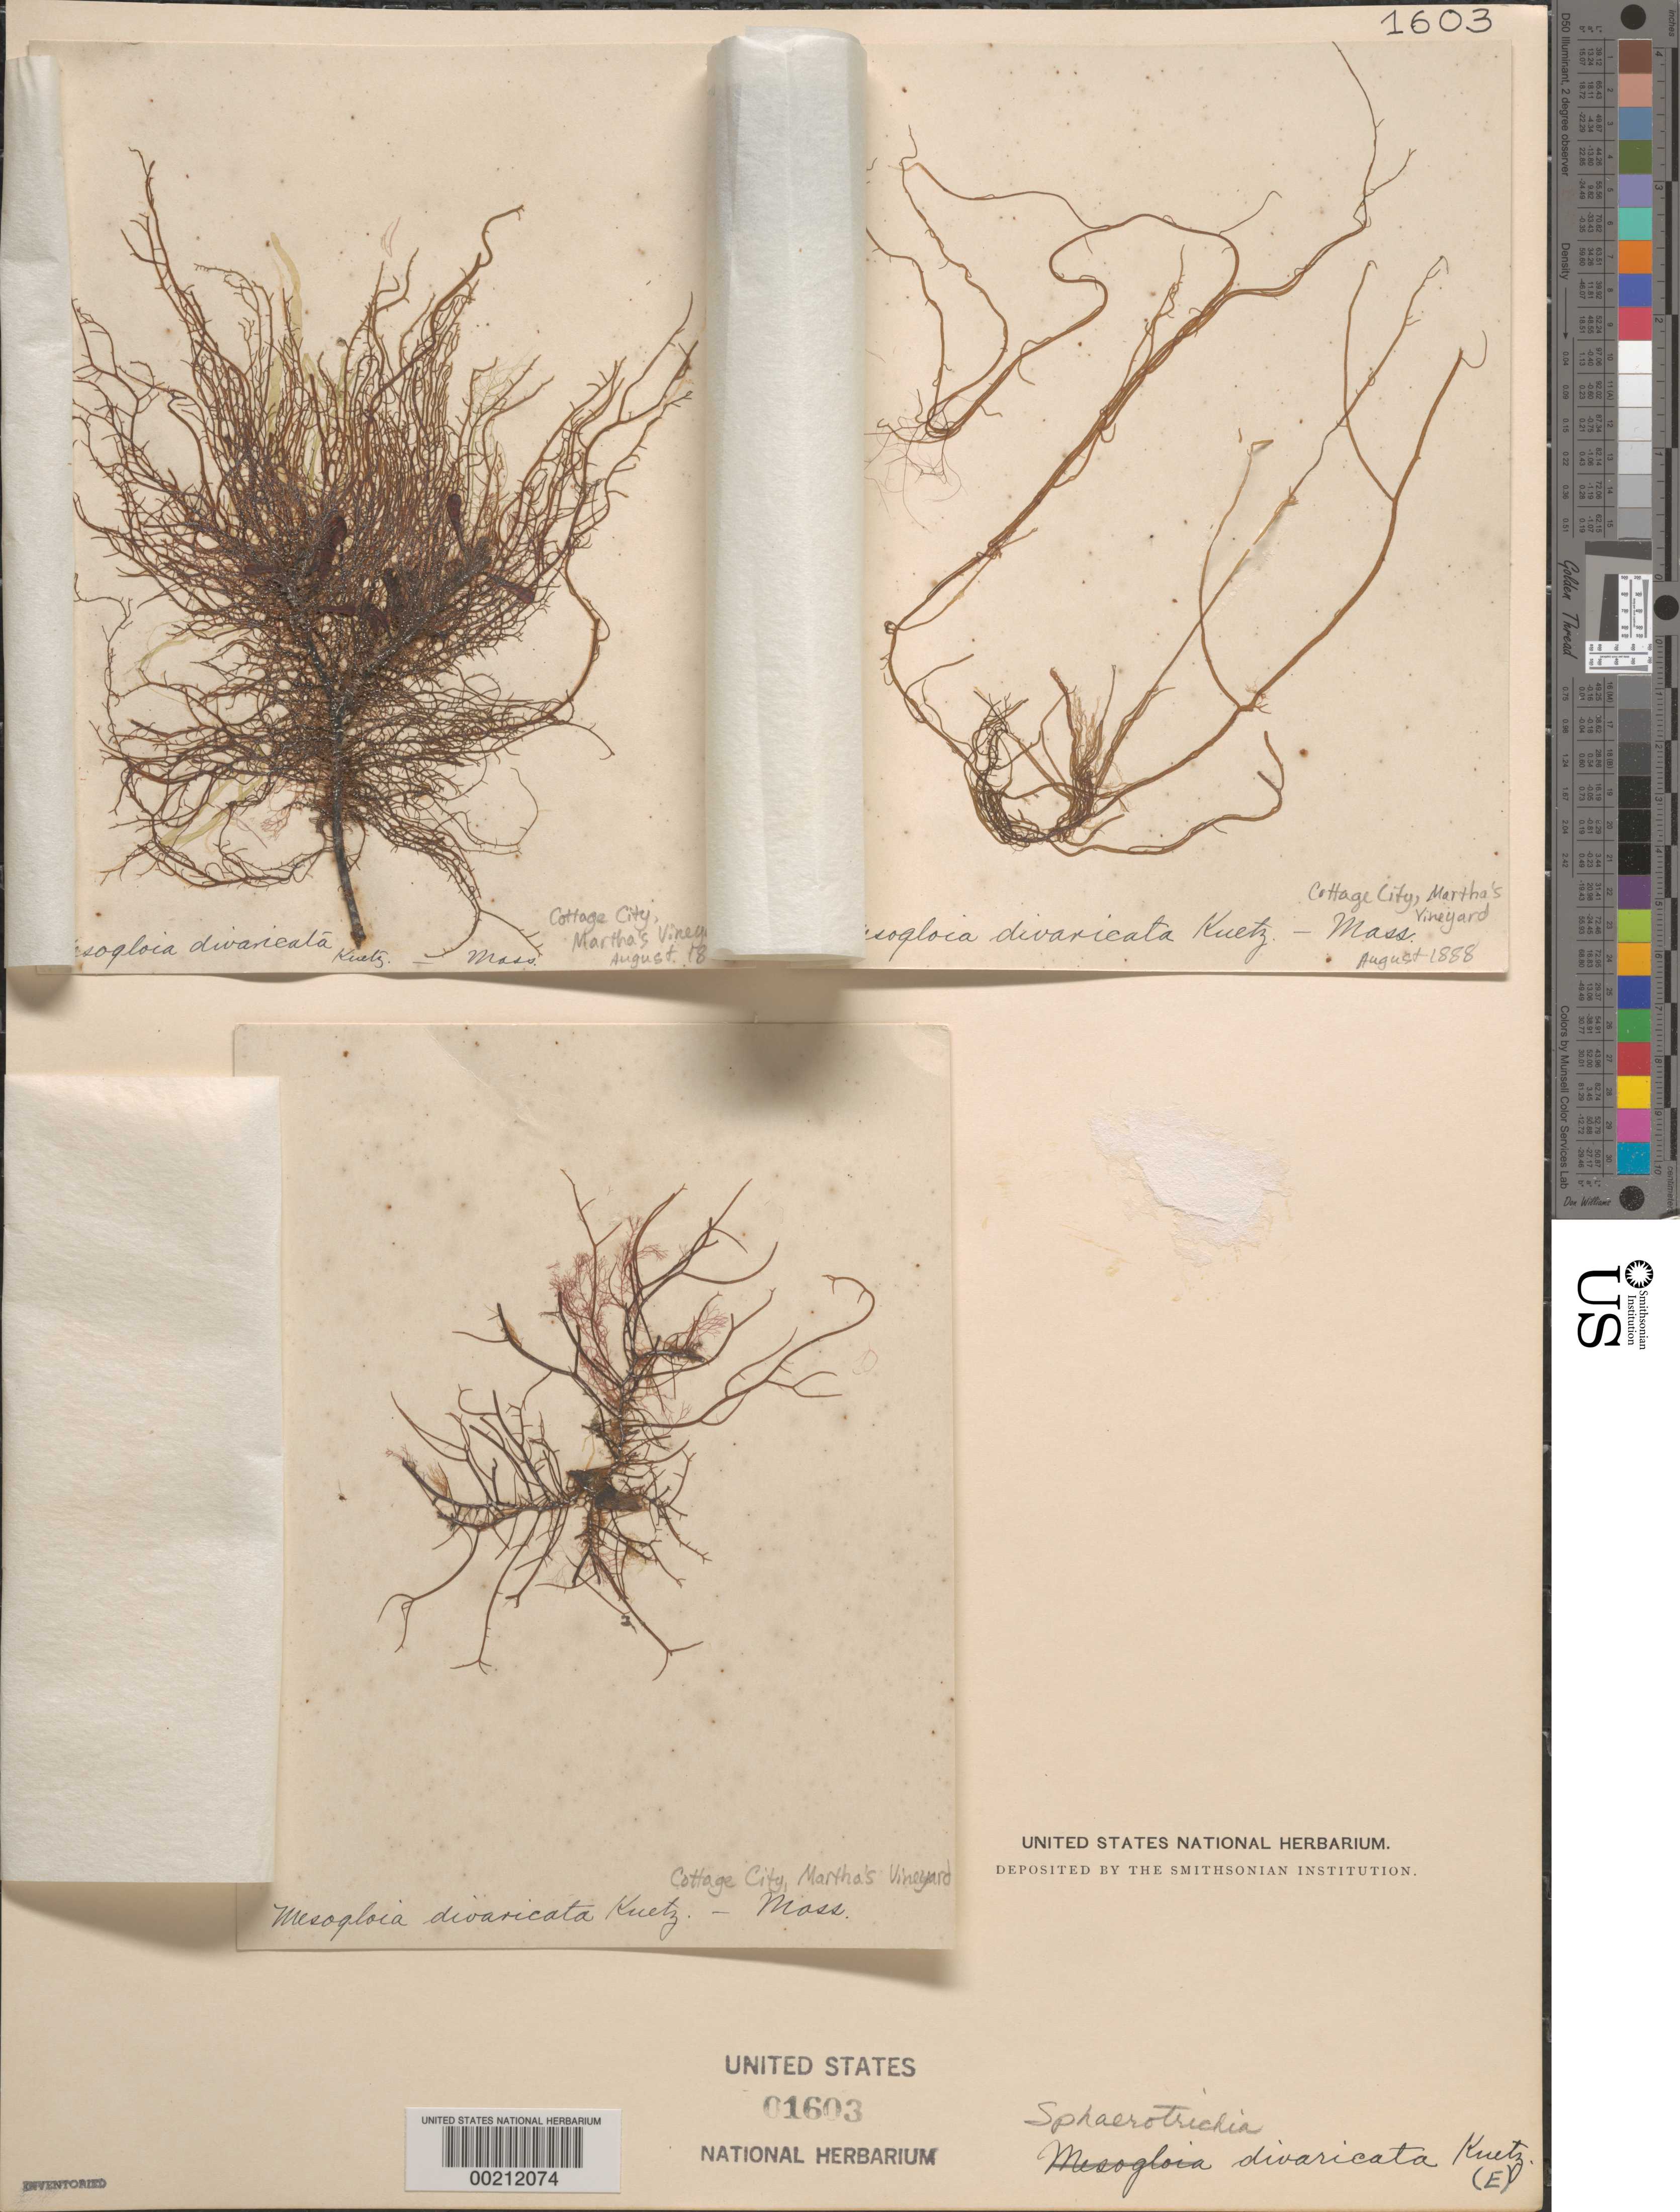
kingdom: Chromista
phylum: Ochrophyta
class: Phaeophyceae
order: Ectocarpales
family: Chordariaceae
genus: Sphaerotrichia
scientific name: Sphaerotrichia divaricata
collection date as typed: Aug 1888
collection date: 1888-08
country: United States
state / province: Massachusetts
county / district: Dukes County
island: Martha's Vineyard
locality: Cottage City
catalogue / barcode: US 1603